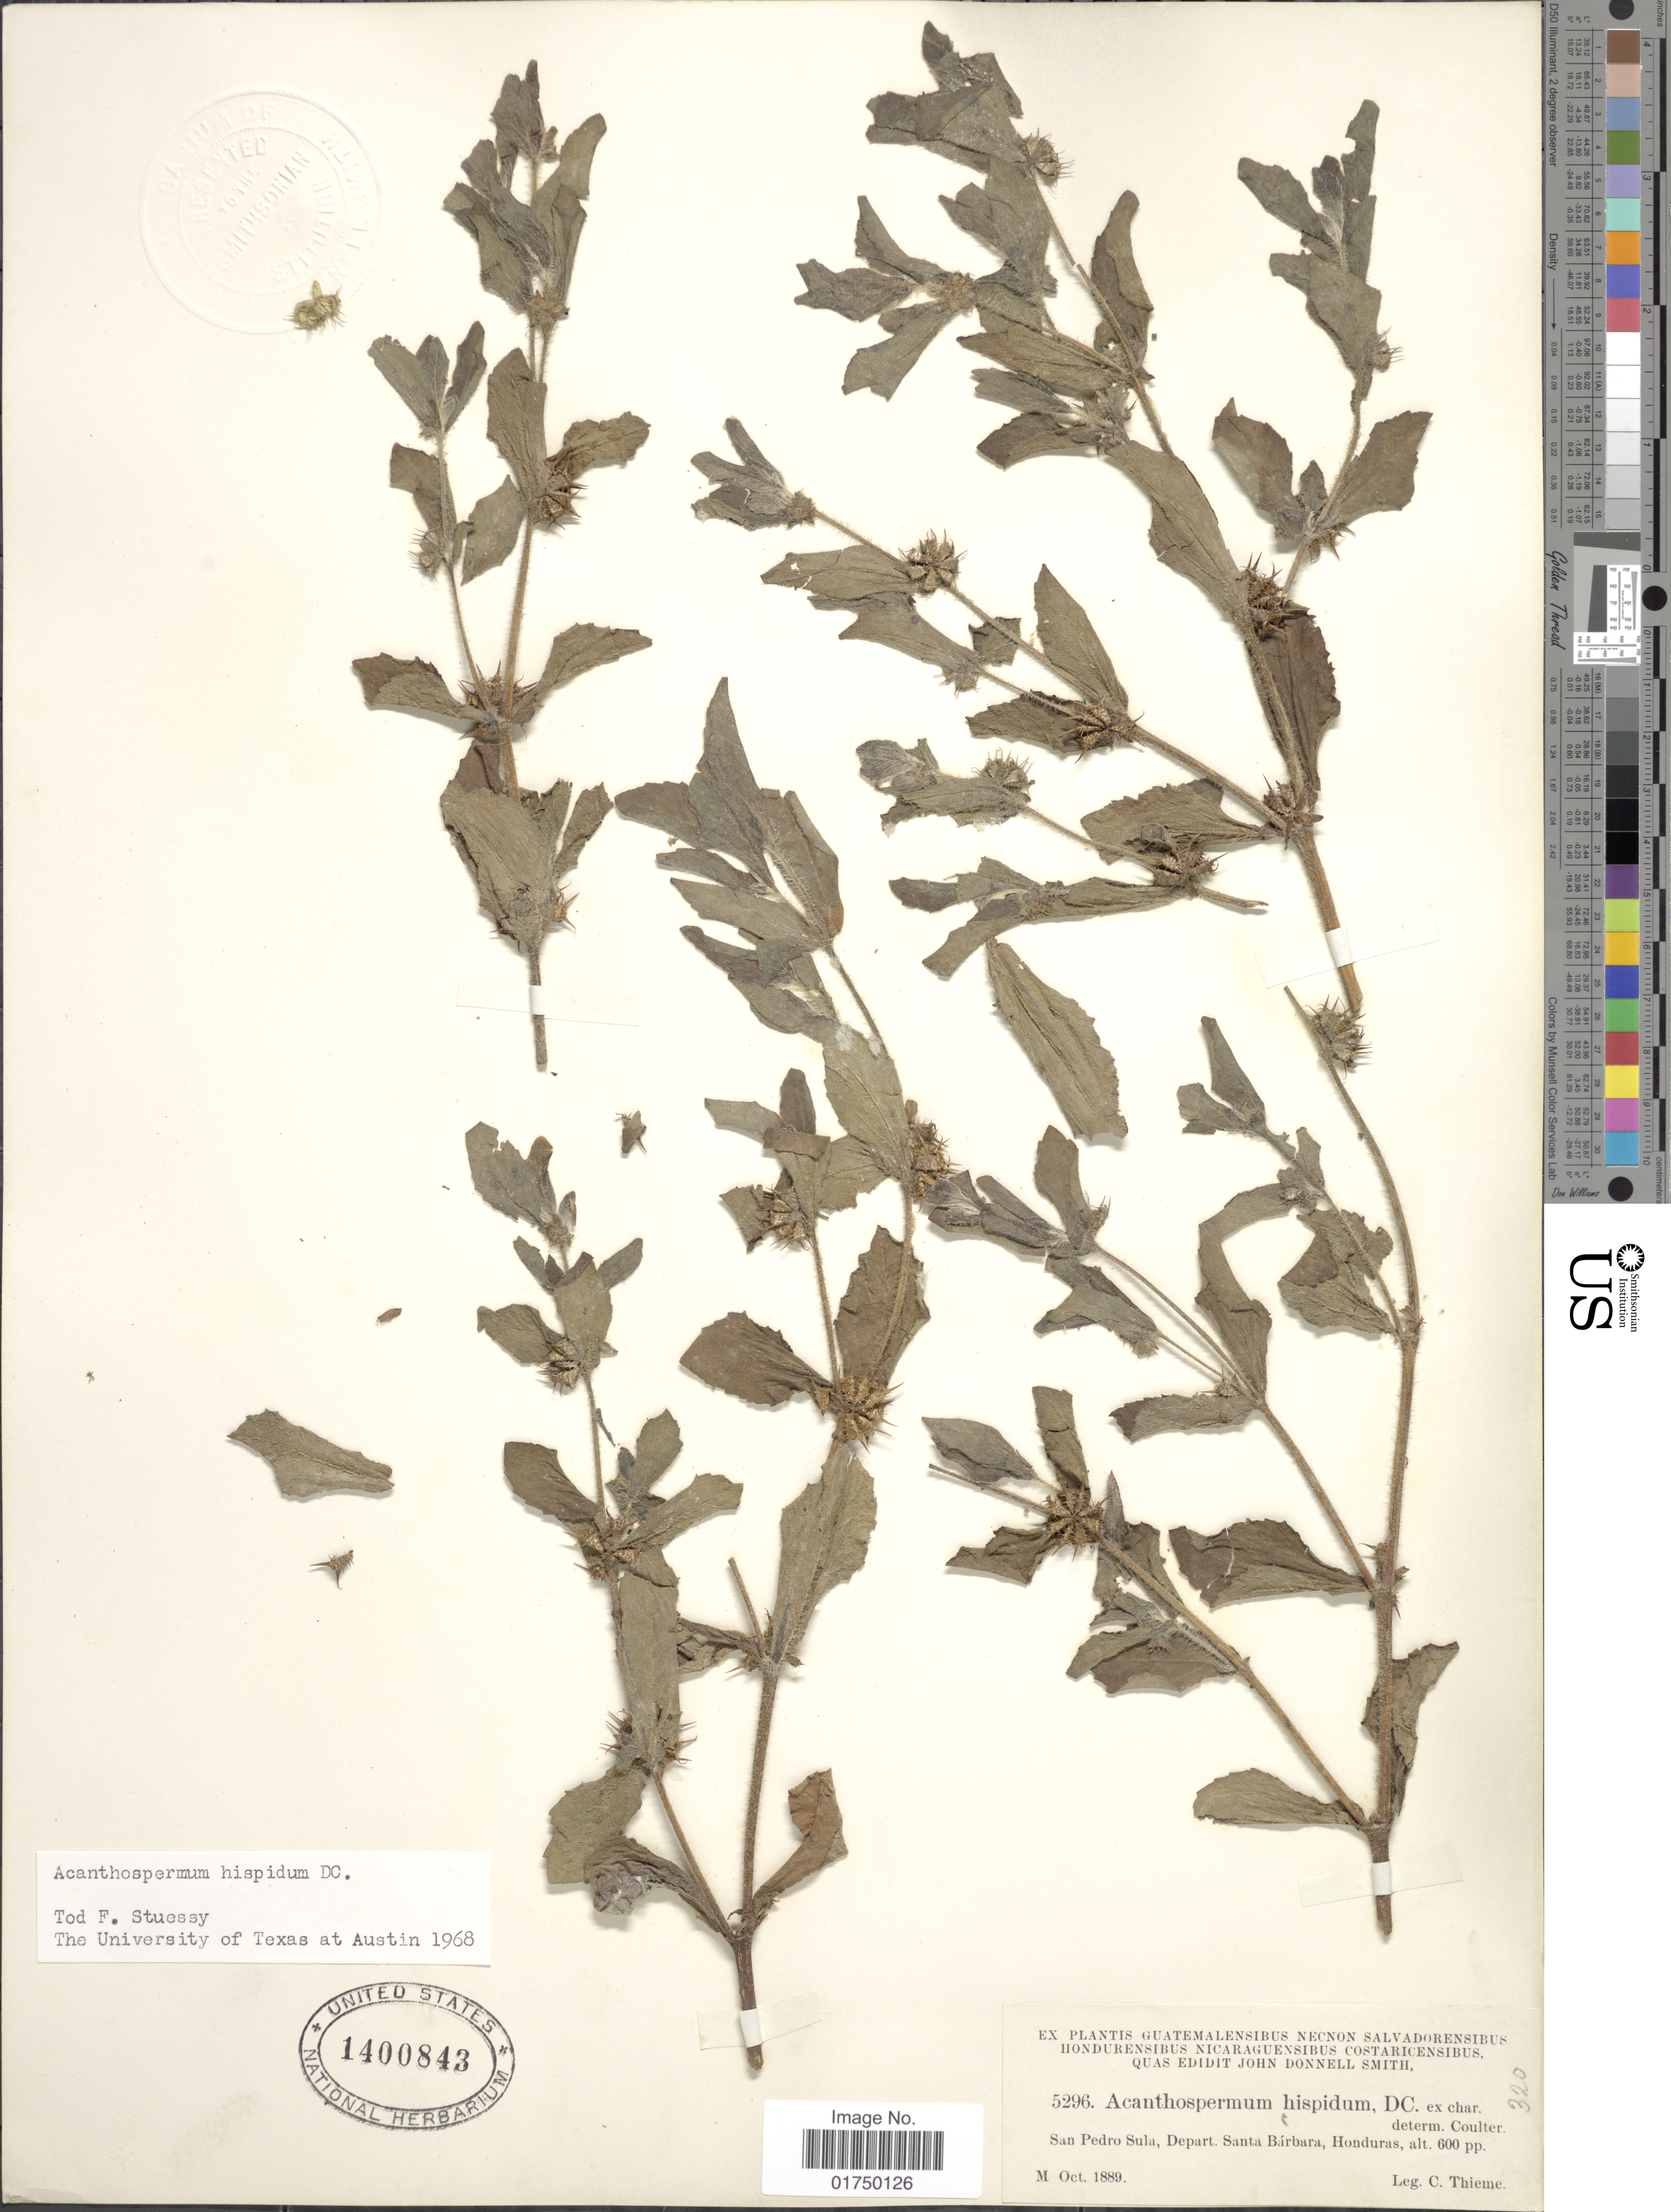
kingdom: Plantae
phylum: Tracheophyta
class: Magnoliopsida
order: Asterales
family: Asteraceae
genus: Acanthospermum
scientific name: Acanthospermum hispidum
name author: DC.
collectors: C. Thieme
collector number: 5296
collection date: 1889-10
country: Honduras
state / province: Santa Bárbara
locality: San Pedro Sula, Depart. Santa Bárbara, Honduras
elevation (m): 183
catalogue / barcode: US 1400843